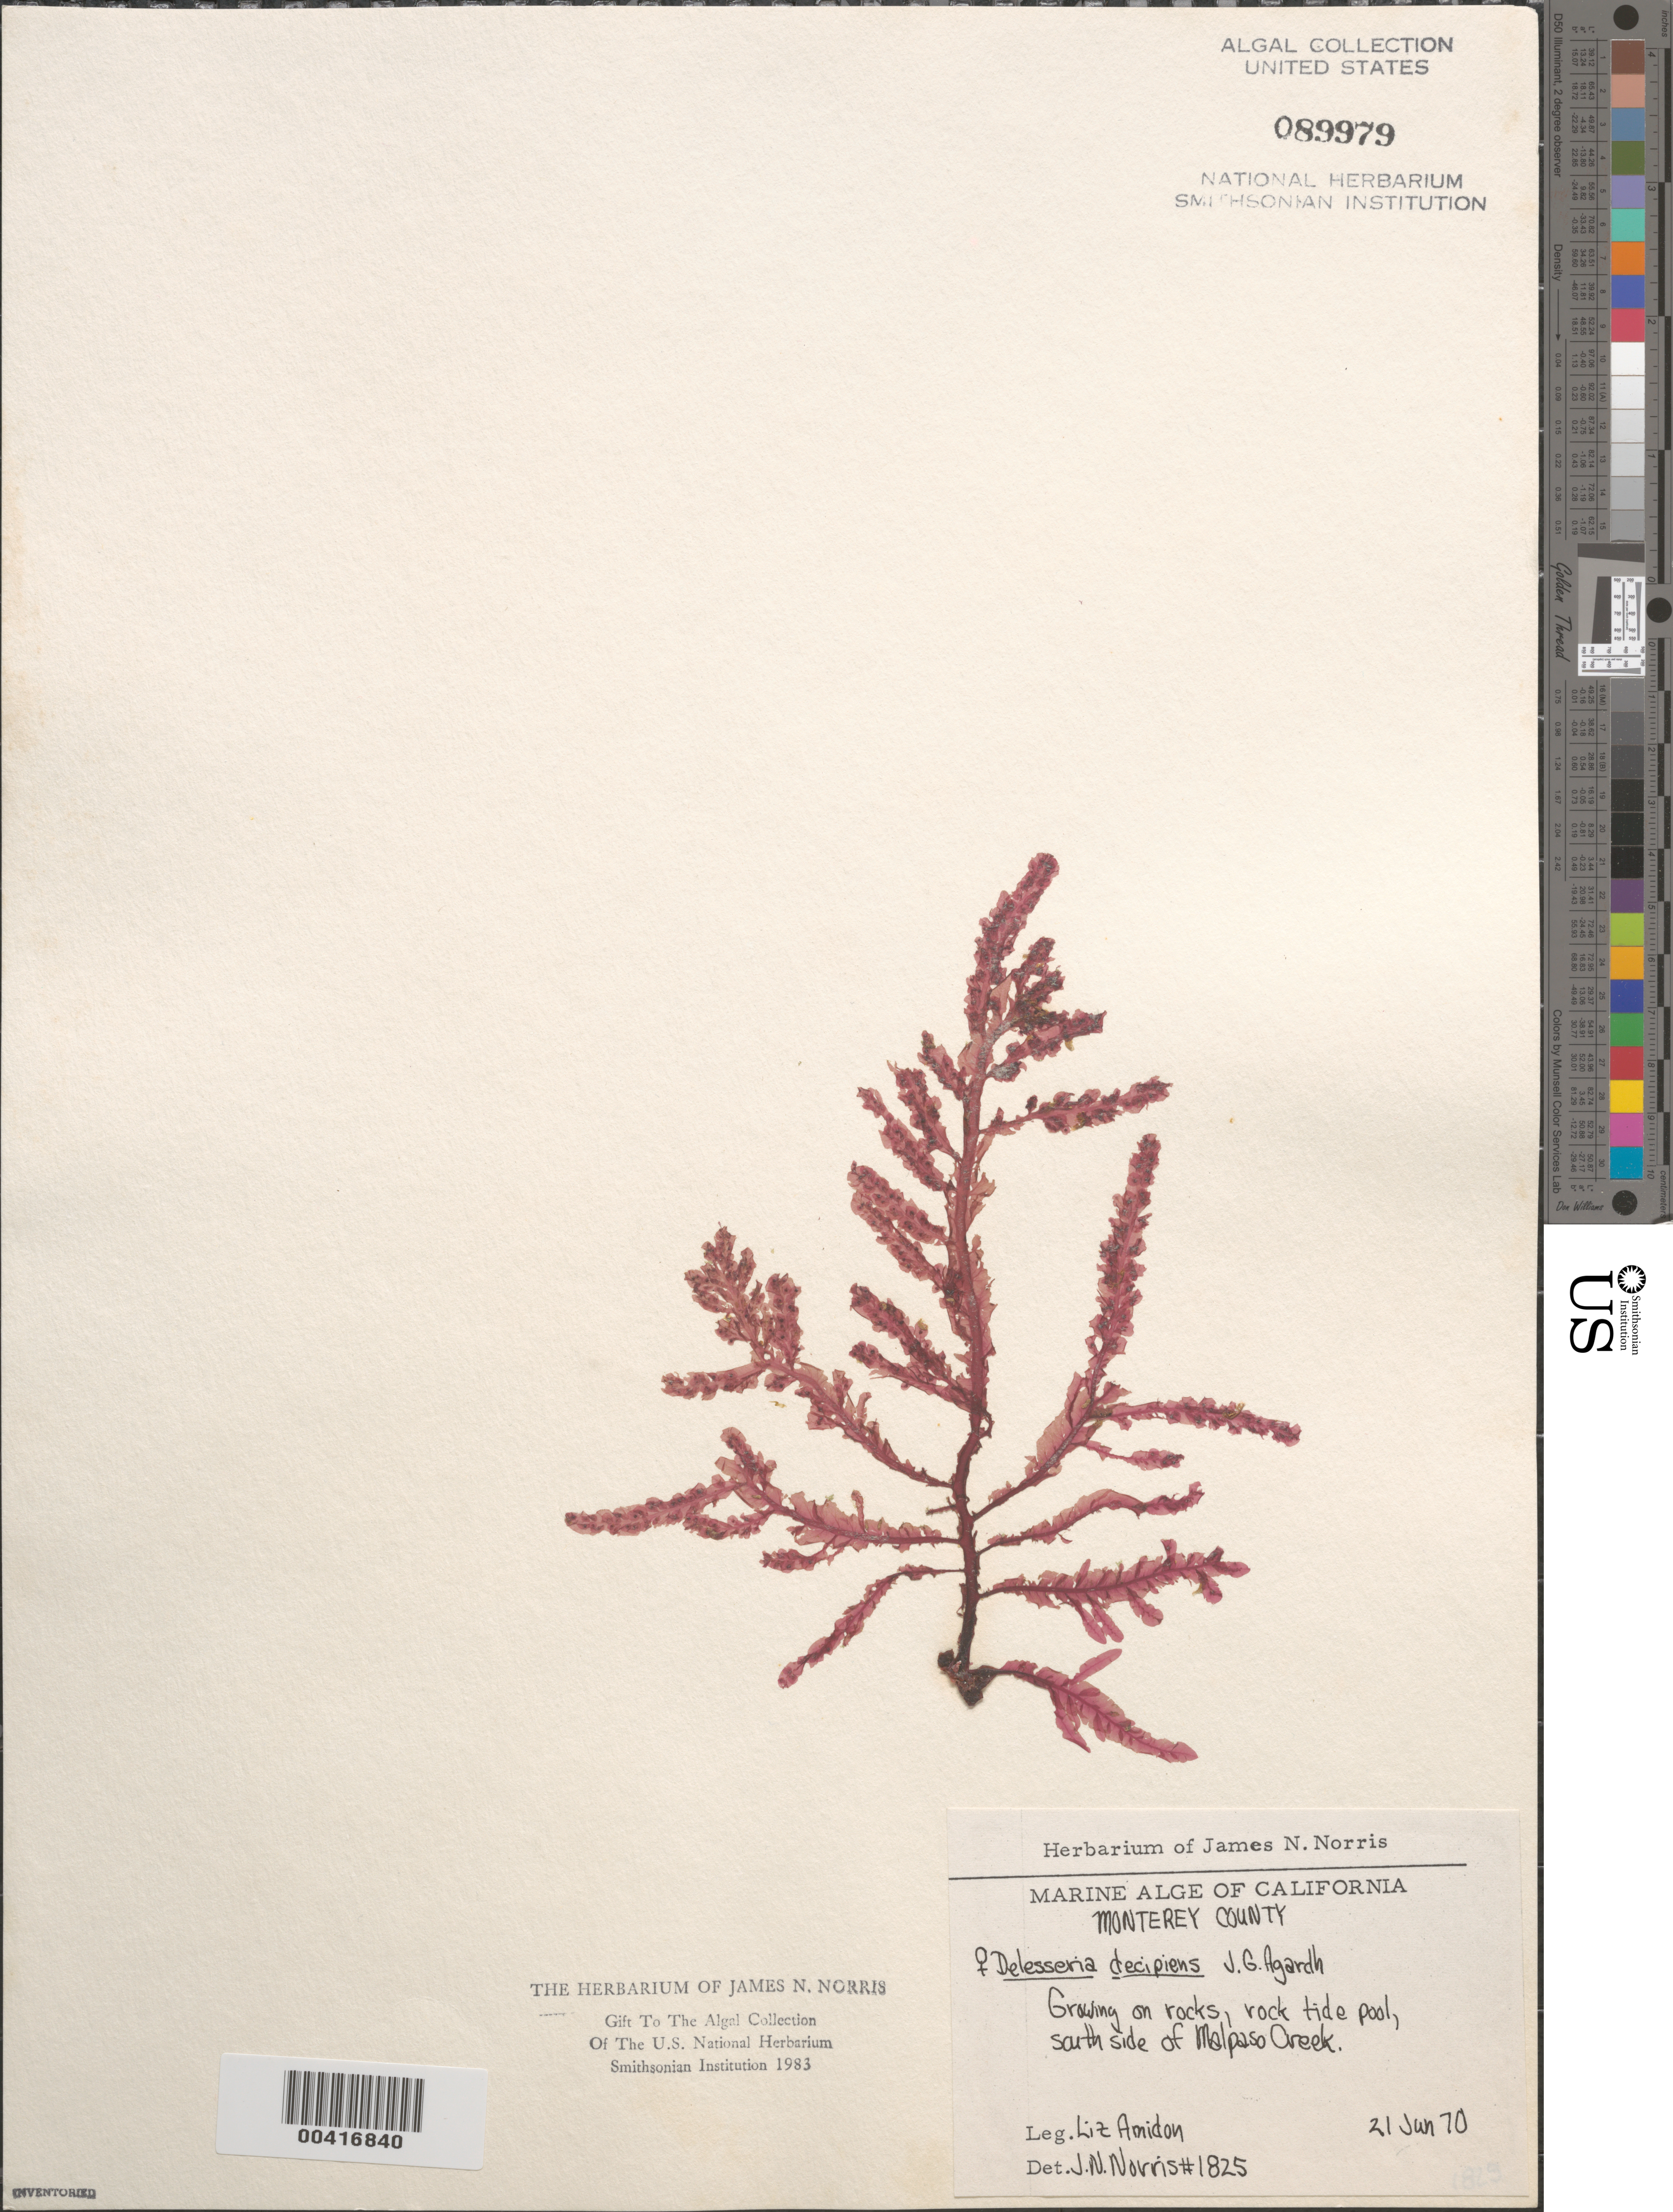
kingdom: Plantae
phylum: Rhodophyta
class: Florideophyceae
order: Ceramiales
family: Delesseriaceae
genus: Cumathamnion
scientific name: Cumathamnion decipiens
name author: (J. Agardh) M.J. Wynne & G.W. Saunders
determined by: Algae name updating Project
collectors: E. Amidon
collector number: JN-1825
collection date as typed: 21 Jun 1970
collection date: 1970-06-21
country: United States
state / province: California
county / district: Monterey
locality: Malpaso Creek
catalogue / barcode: US 89979